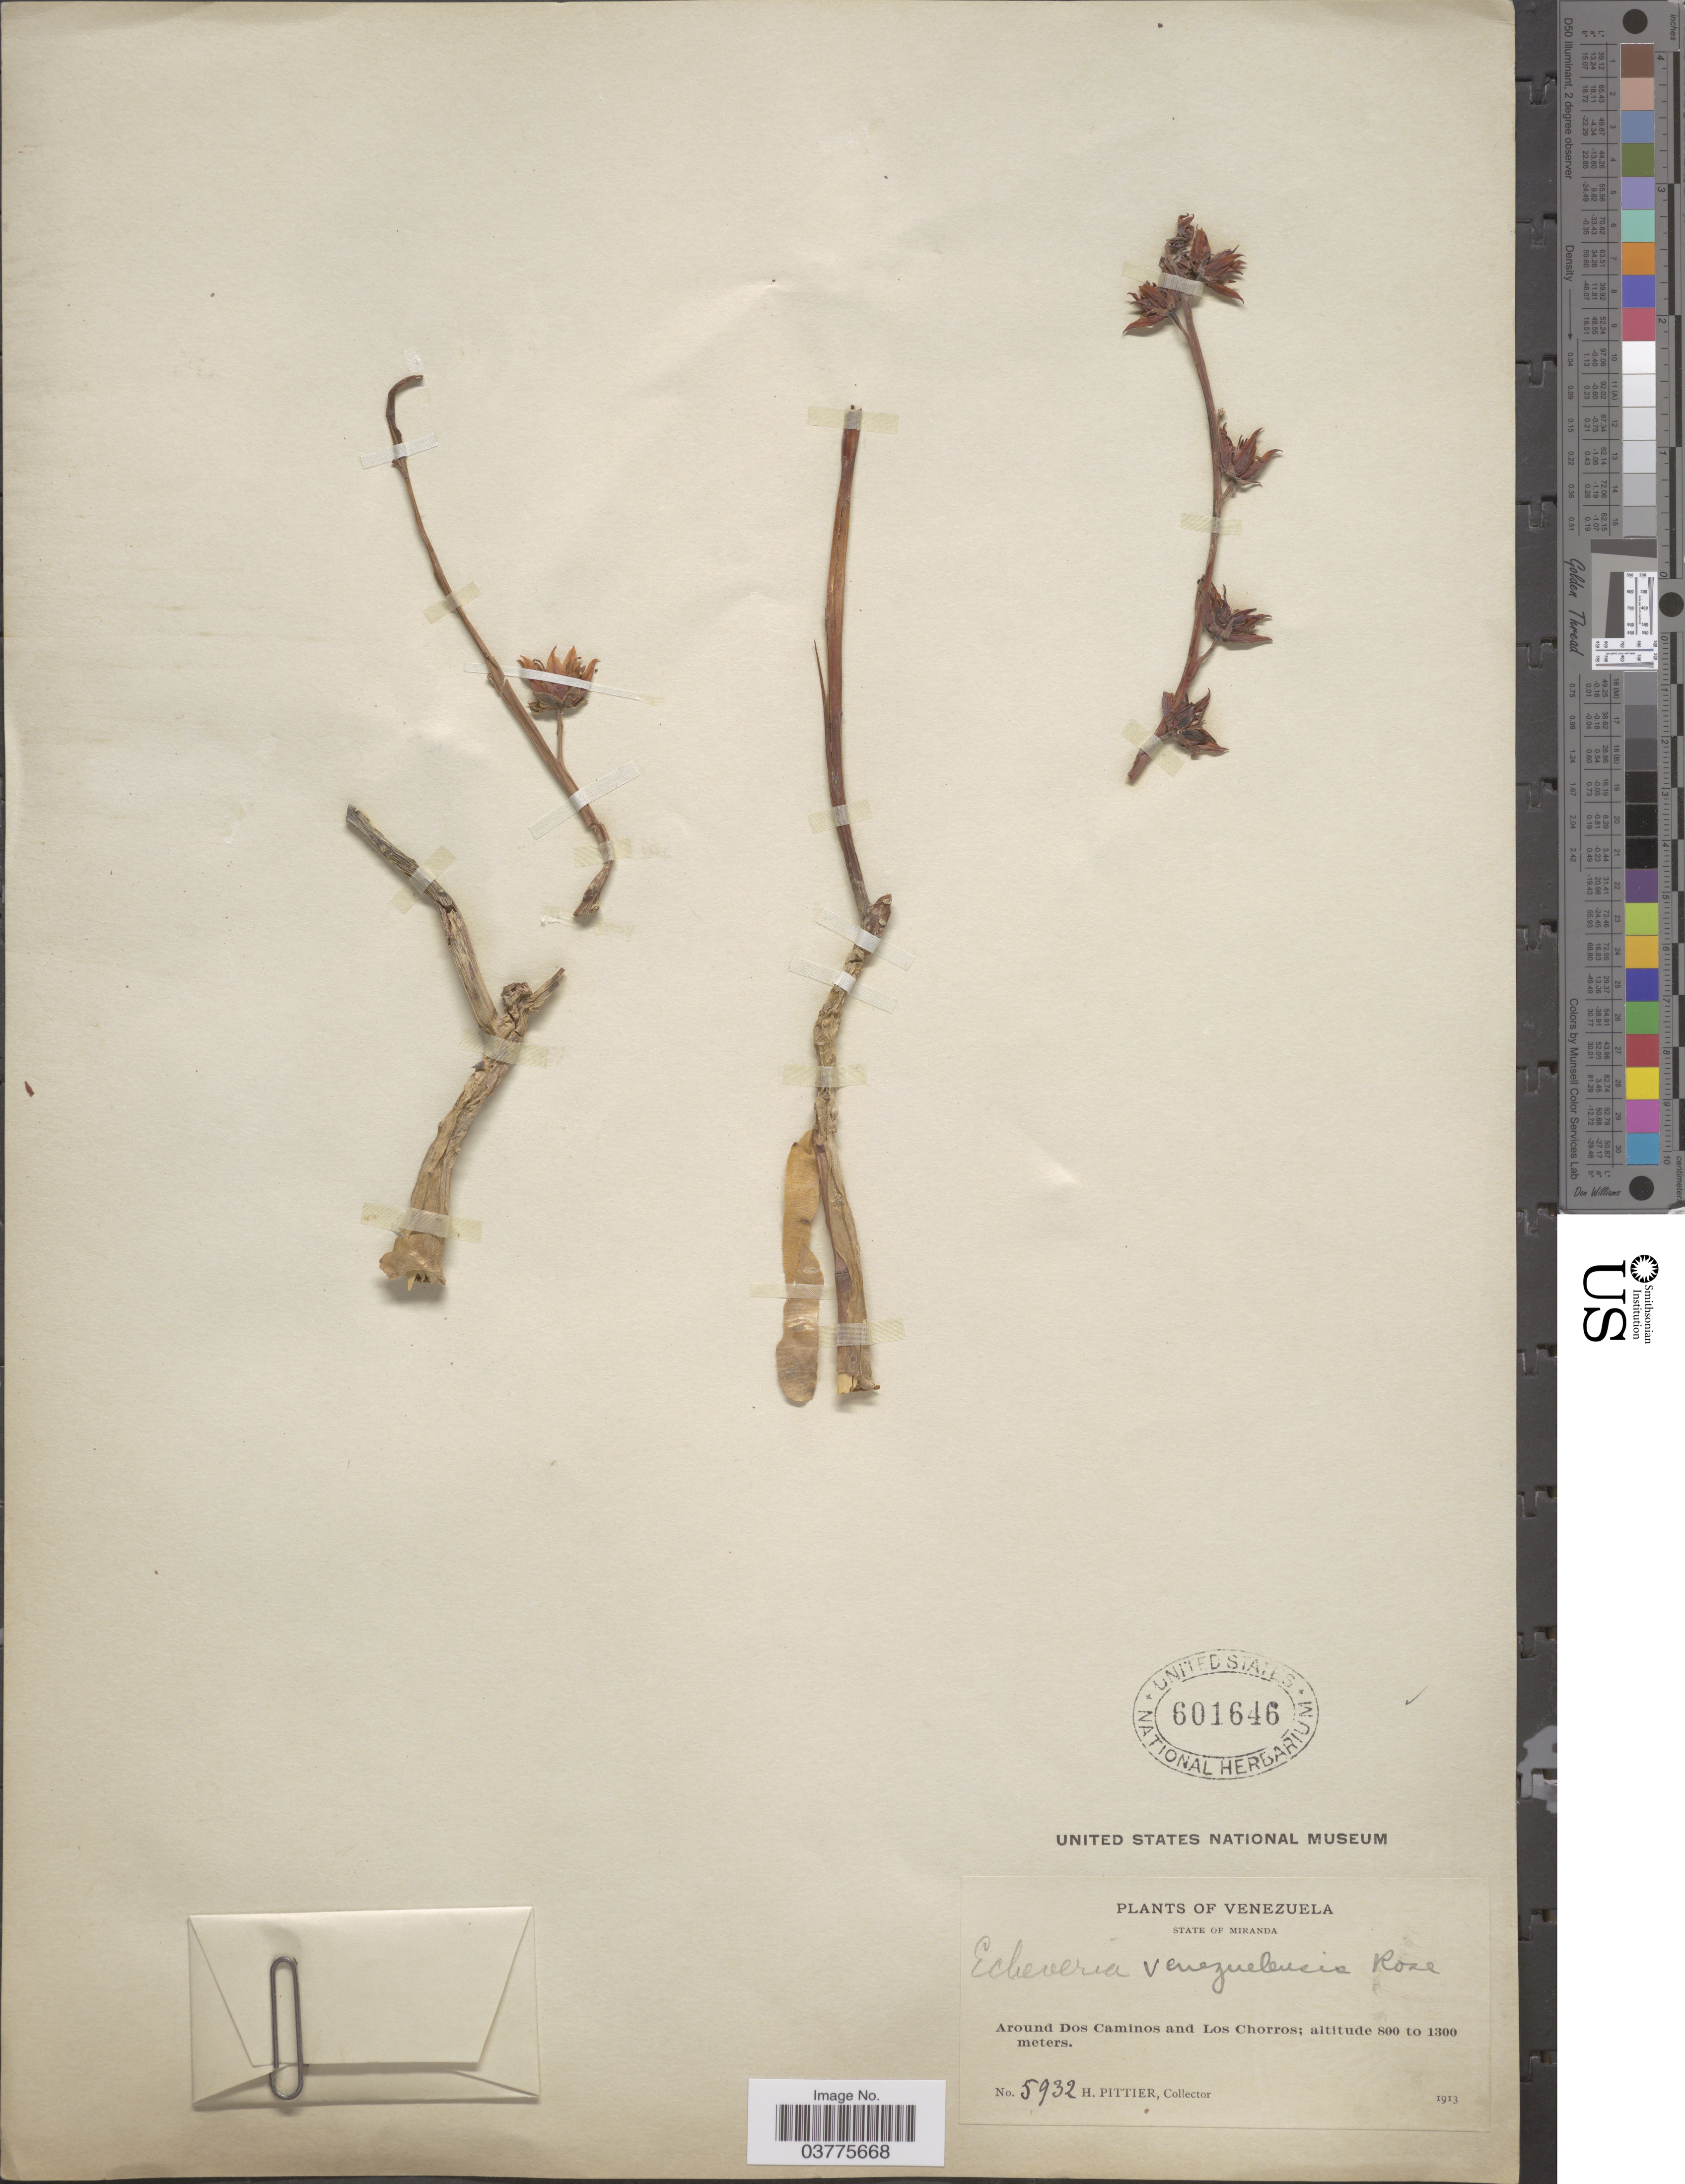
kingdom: Plantae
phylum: Tracheophyta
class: Magnoliopsida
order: Saxifragales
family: Crassulaceae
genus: Echeveria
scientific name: Echeveria venezuelensis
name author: Rose in L.H. Bailey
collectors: H. F. Pittier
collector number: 5932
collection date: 1913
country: Venezuela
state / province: Miranda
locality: Around Dos Caminos and Los Chorros.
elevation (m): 800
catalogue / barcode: US 601646